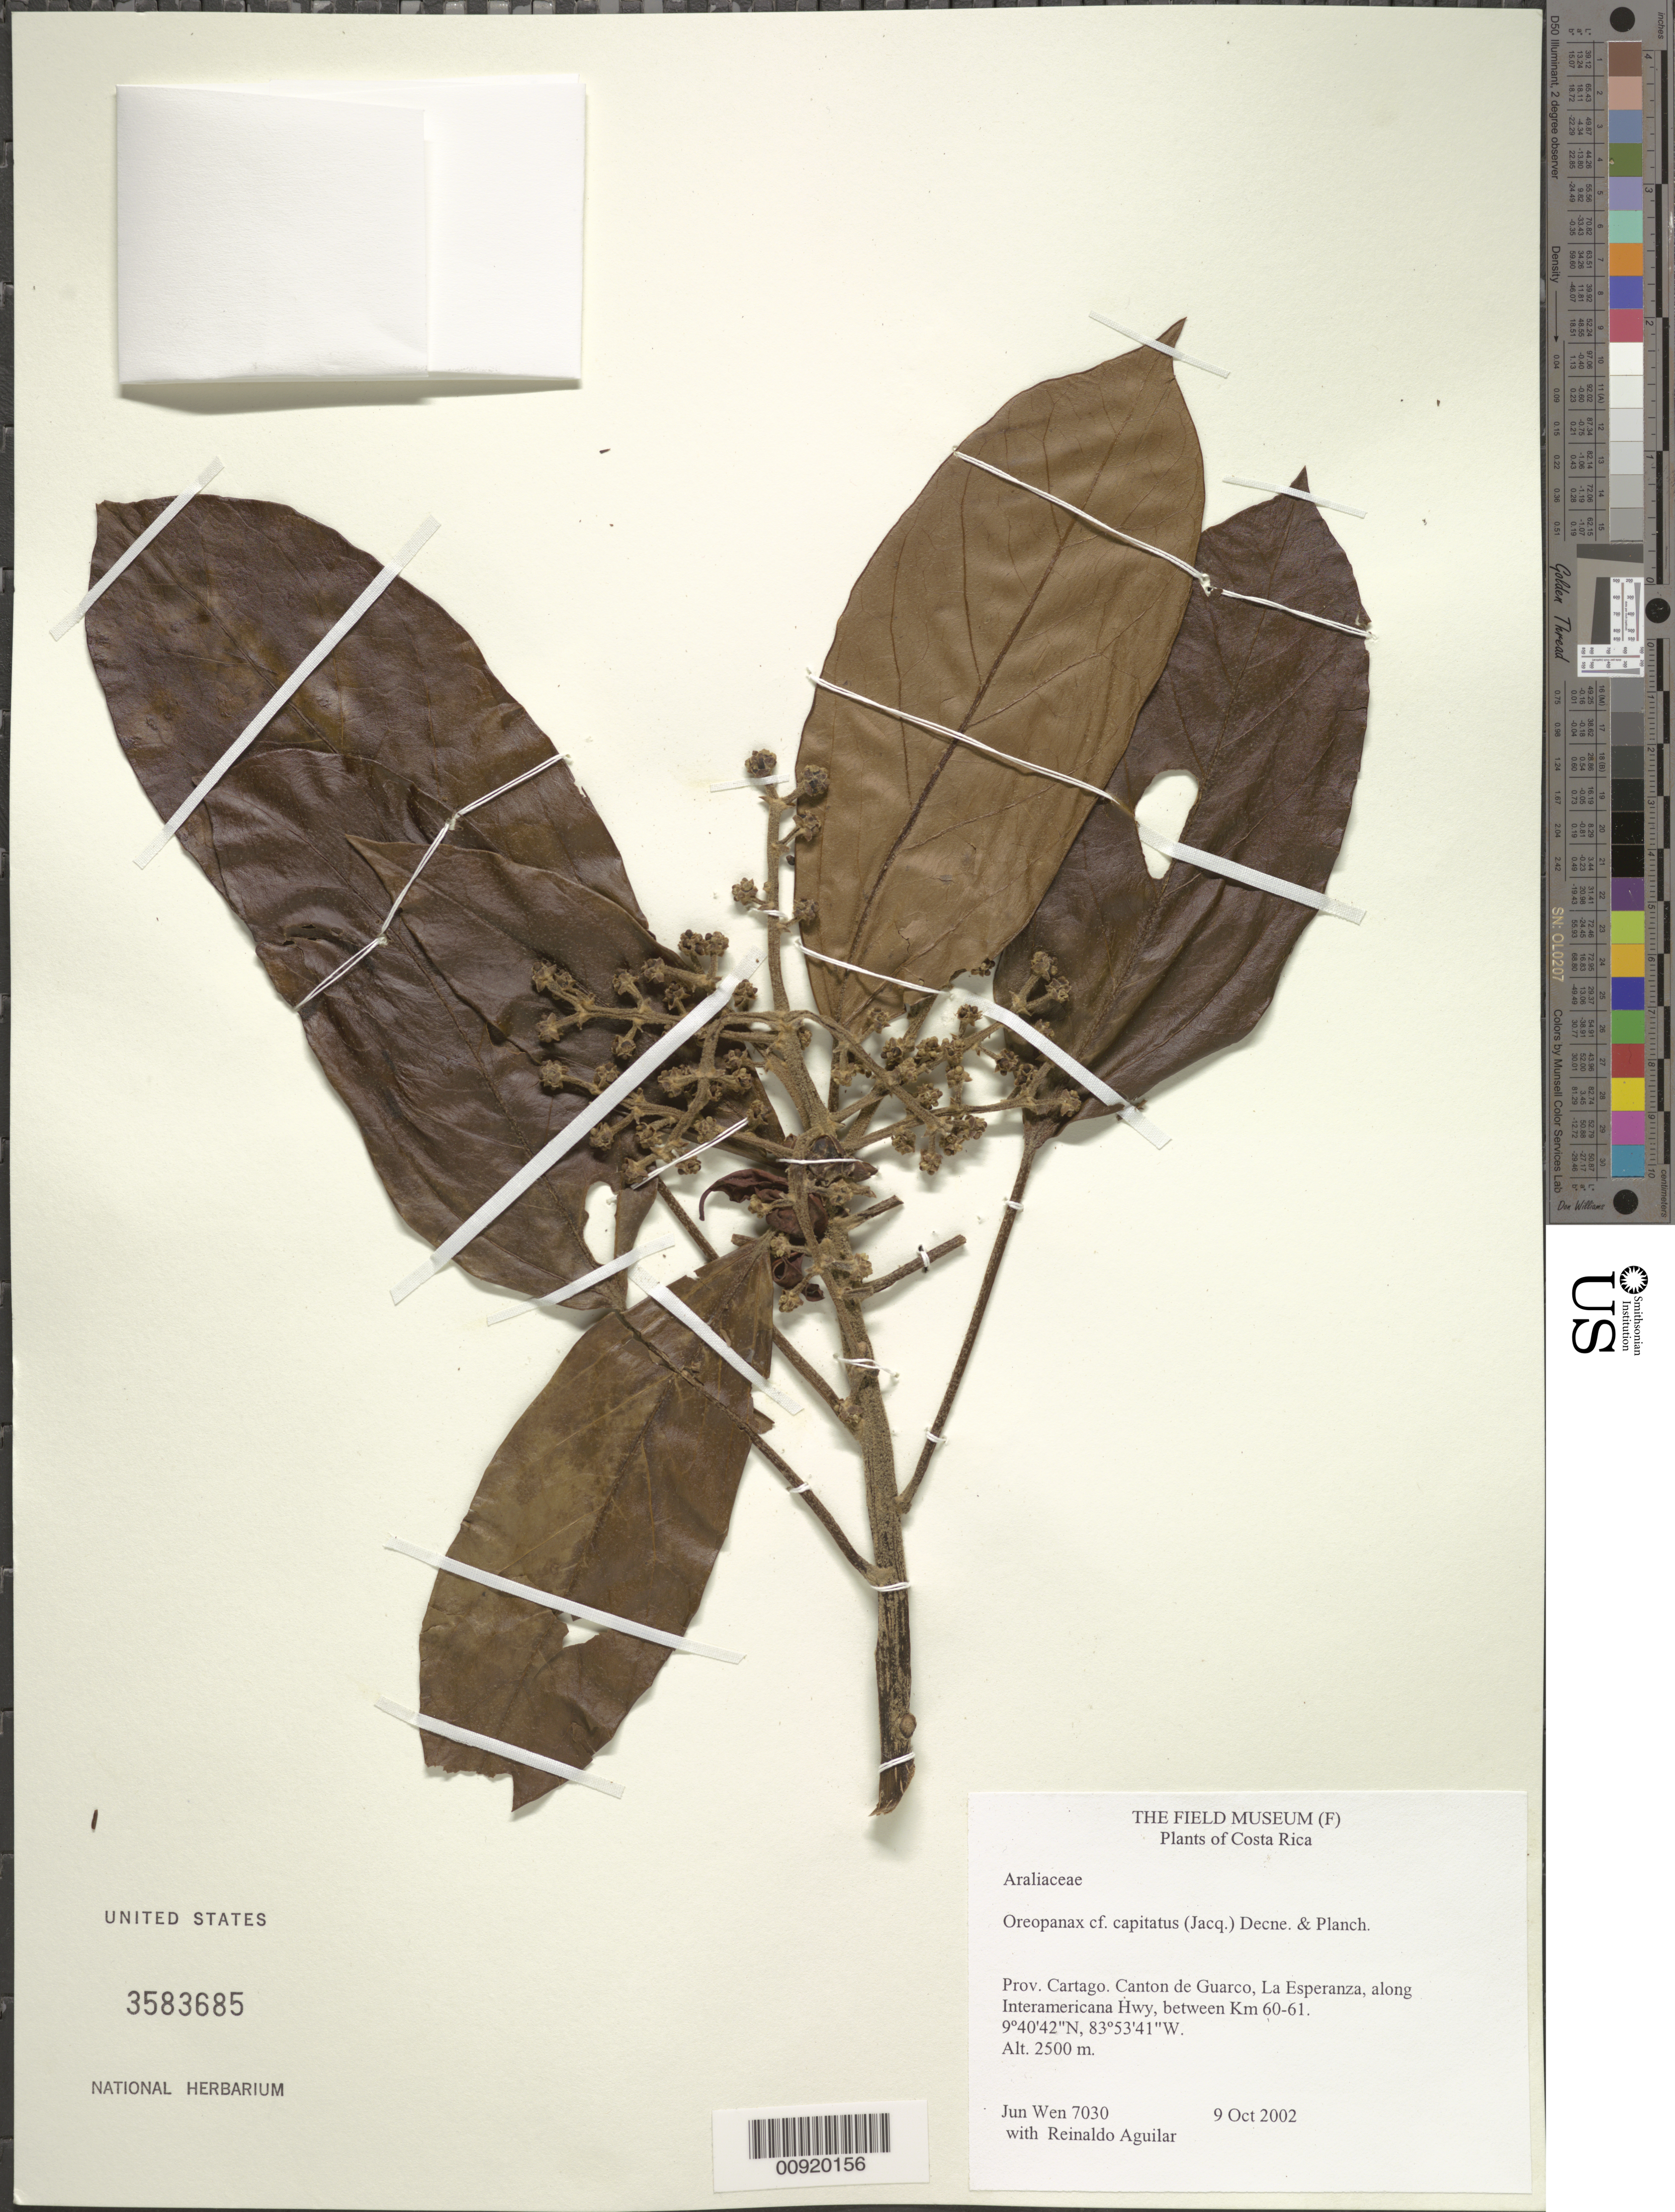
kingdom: Plantae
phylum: Tracheophyta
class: Magnoliopsida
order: Apiales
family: Araliaceae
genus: Oreopanax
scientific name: Oreopanax capitatus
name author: (Jacq.) Decne. & Planch.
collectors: J. Wen & R. Aguilar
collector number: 7030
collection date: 2002-10-09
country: Costa Rica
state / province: Cartago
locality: Canton de Guarco, La Esperanza, along Interamiercana Hwy, between Km 60 -61.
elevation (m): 2500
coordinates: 9 40 42 N, 83 53 41 W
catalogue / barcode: US 3583685